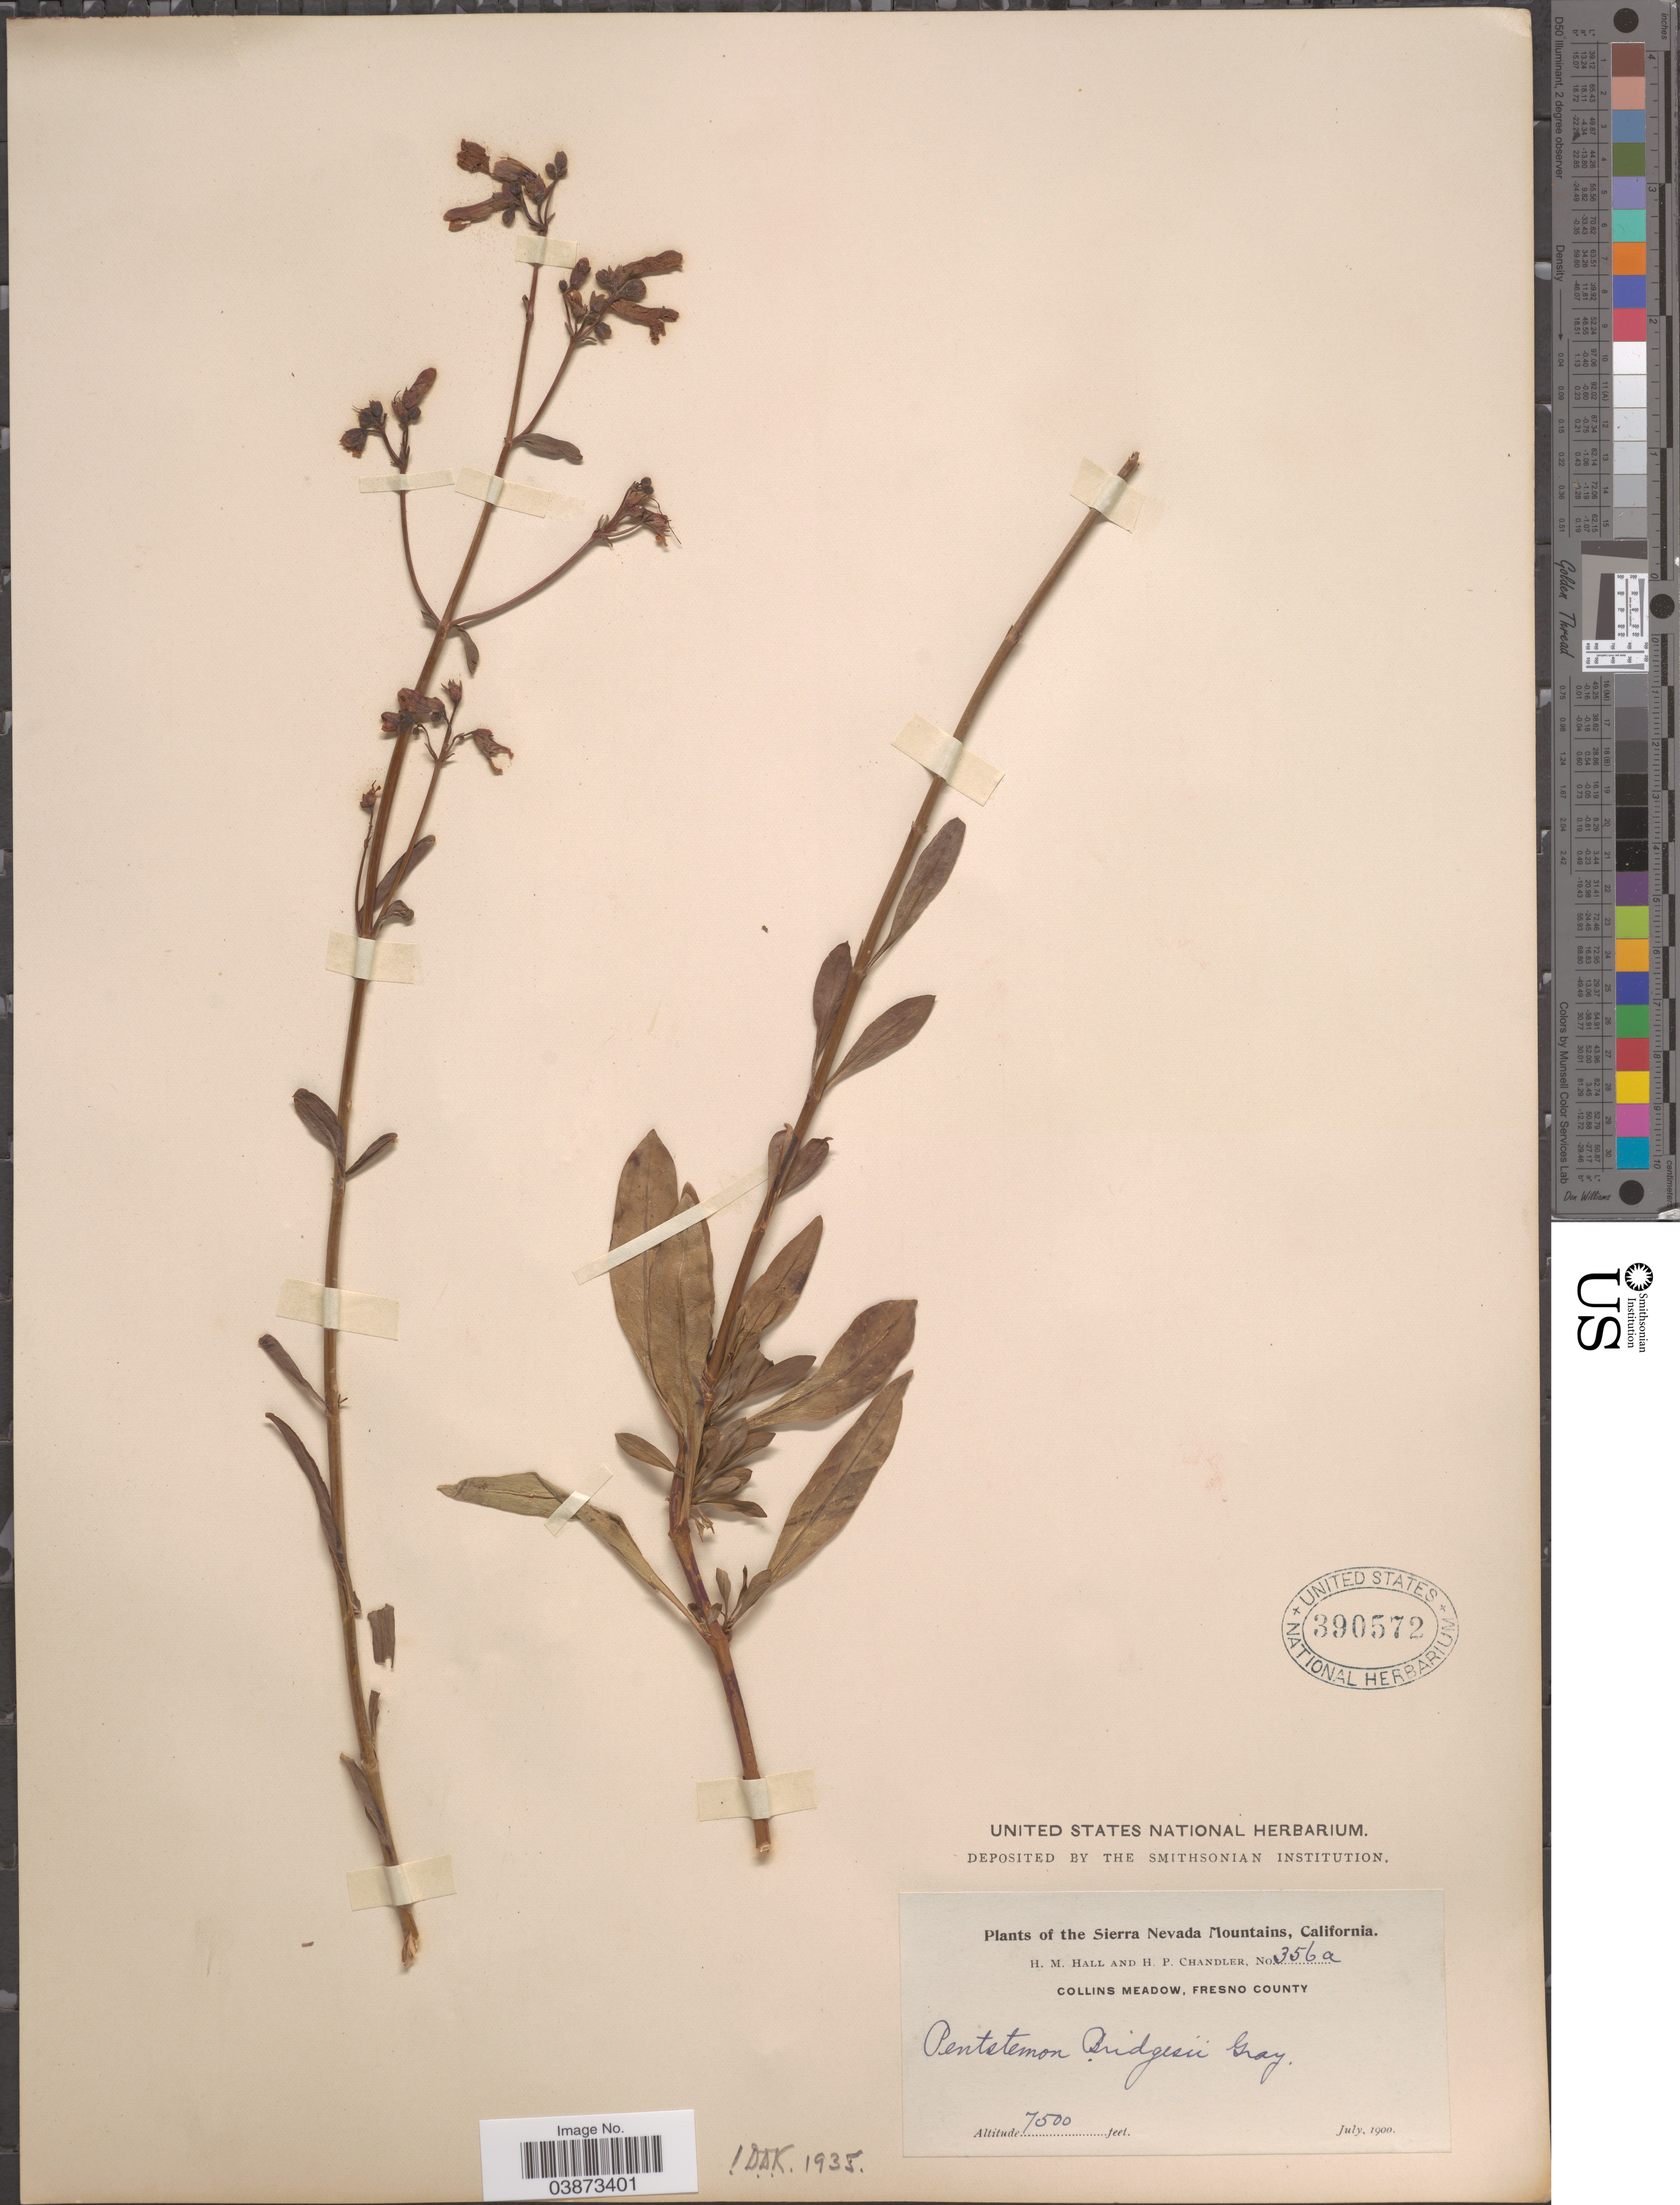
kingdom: Plantae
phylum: Tracheophyta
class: Magnoliopsida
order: Lamiales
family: Plantaginaceae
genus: Penstemon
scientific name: Penstemon bridgesii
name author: A. Gray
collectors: H. M. Hall & H. Chandler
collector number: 356a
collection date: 1900-07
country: United States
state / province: California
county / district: Fresno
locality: The Sierra Nevada Mountains. Collins Meadow, Fresno County.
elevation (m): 2286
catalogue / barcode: US 390572